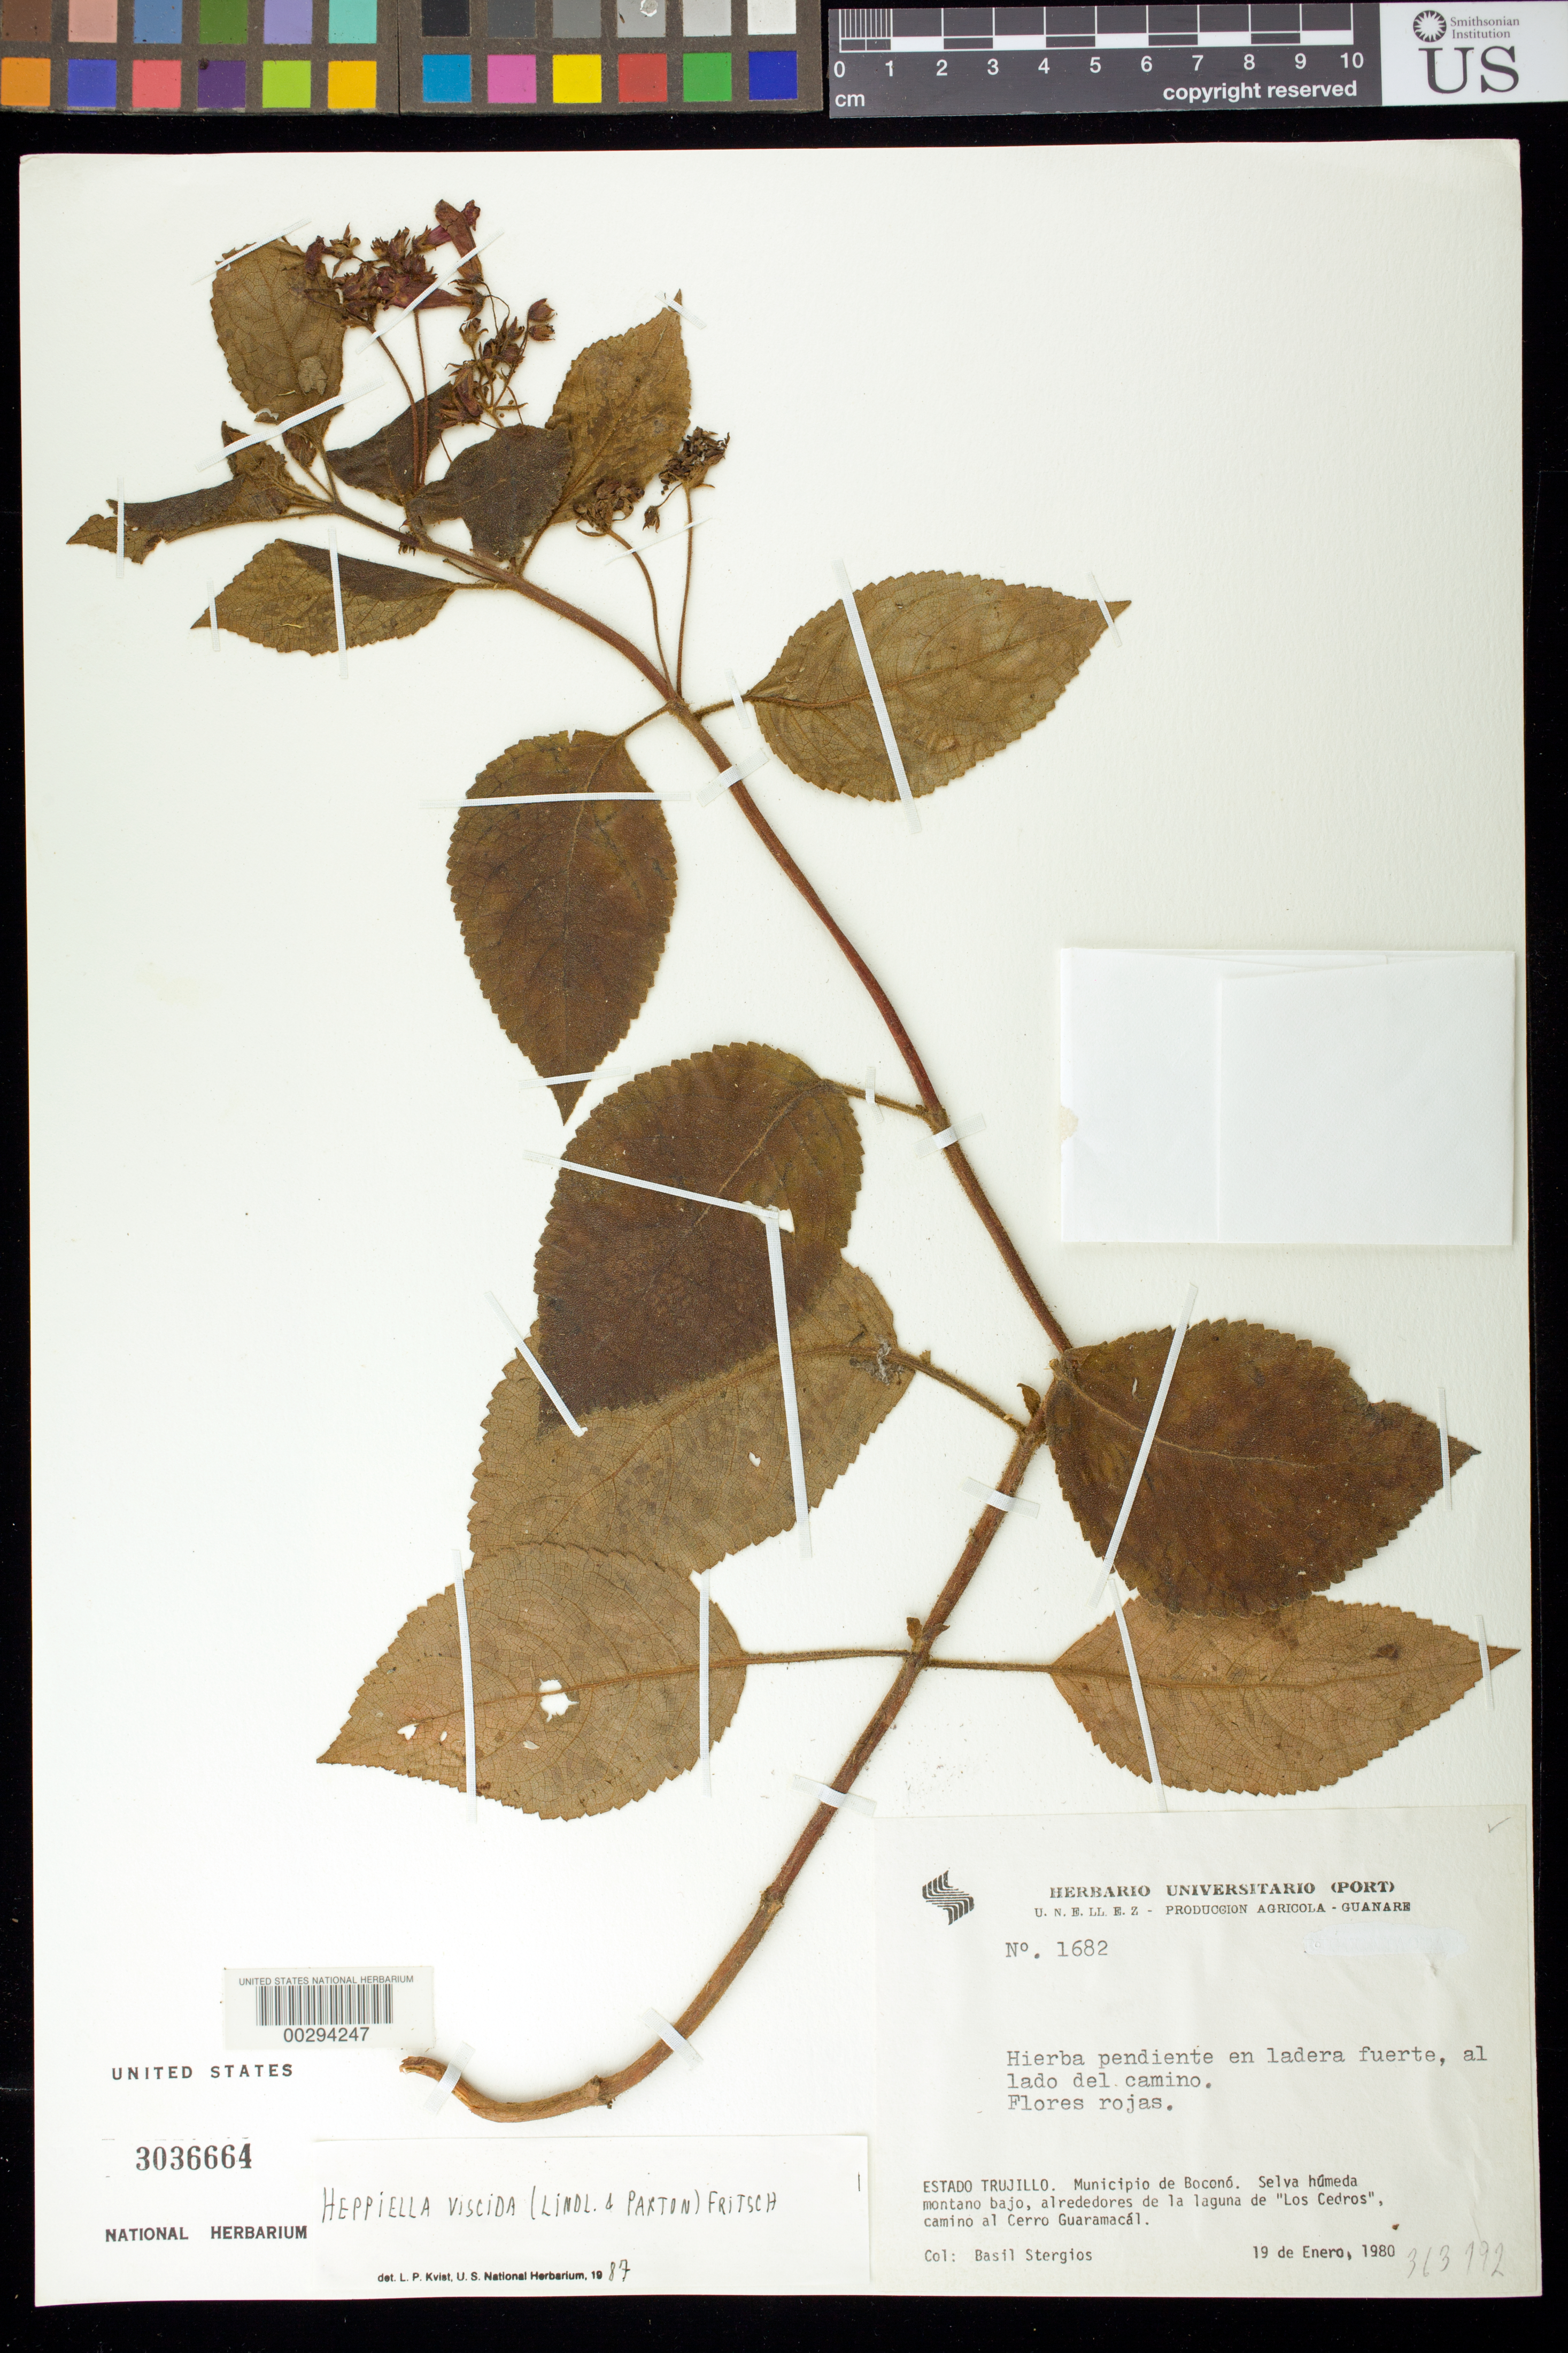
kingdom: Plantae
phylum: Tracheophyta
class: Magnoliopsida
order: Lamiales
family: Gesneriaceae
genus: Heppiella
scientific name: Heppiella viscida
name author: (Lindl. &) Fritsch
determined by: Kvist, L. P., (US), Smithsonian Institution - National Museum of Natural History (UNITED STATES)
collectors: B. G. Stergios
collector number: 1682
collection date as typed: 19 Jan 1980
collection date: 1980-01-19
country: Venezuela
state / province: Trujillo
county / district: Boconó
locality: Laguna de Los Cedros, camino al Cerro Guaramacal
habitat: Selva húmeda, montano bajo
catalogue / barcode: US 3036664